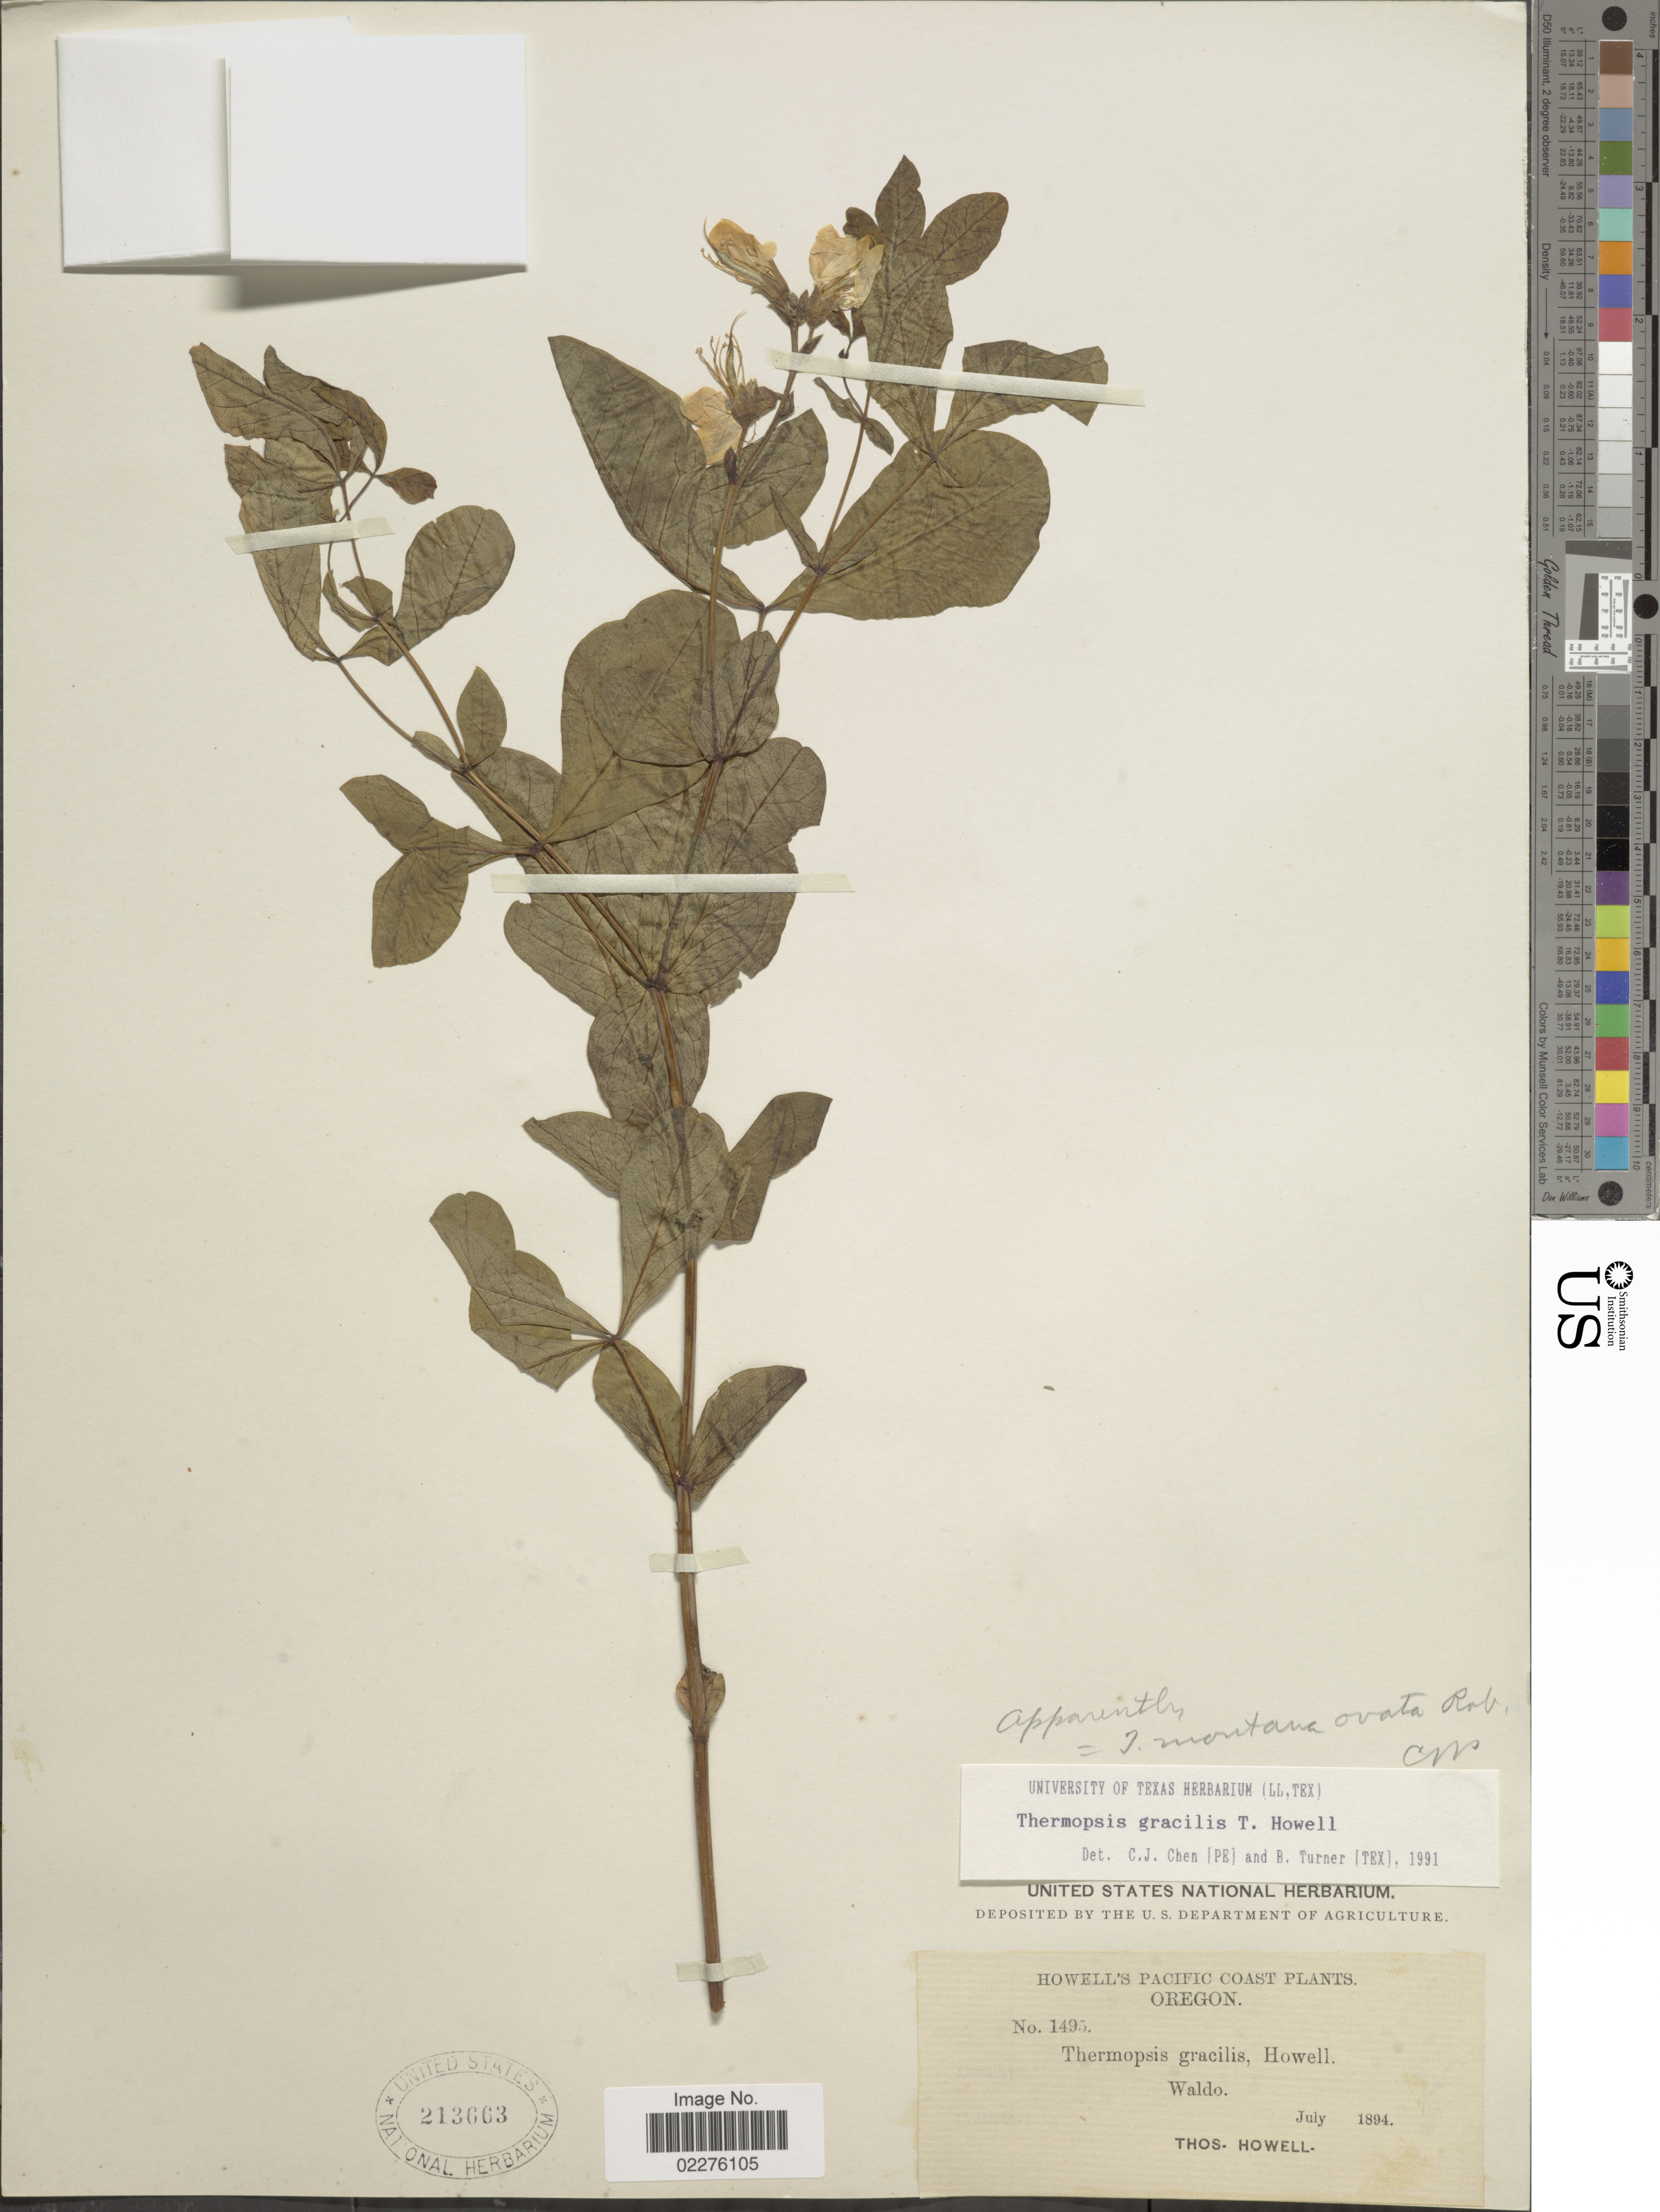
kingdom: Plantae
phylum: Tracheophyta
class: Magnoliopsida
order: Fabales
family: Fabaceae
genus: Thermopsis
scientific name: Thermopsis gracilis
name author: Howell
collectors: T. Howell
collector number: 1495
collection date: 1894-07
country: United States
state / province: Oregon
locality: Pacific Coast, Waldo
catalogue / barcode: US 213663